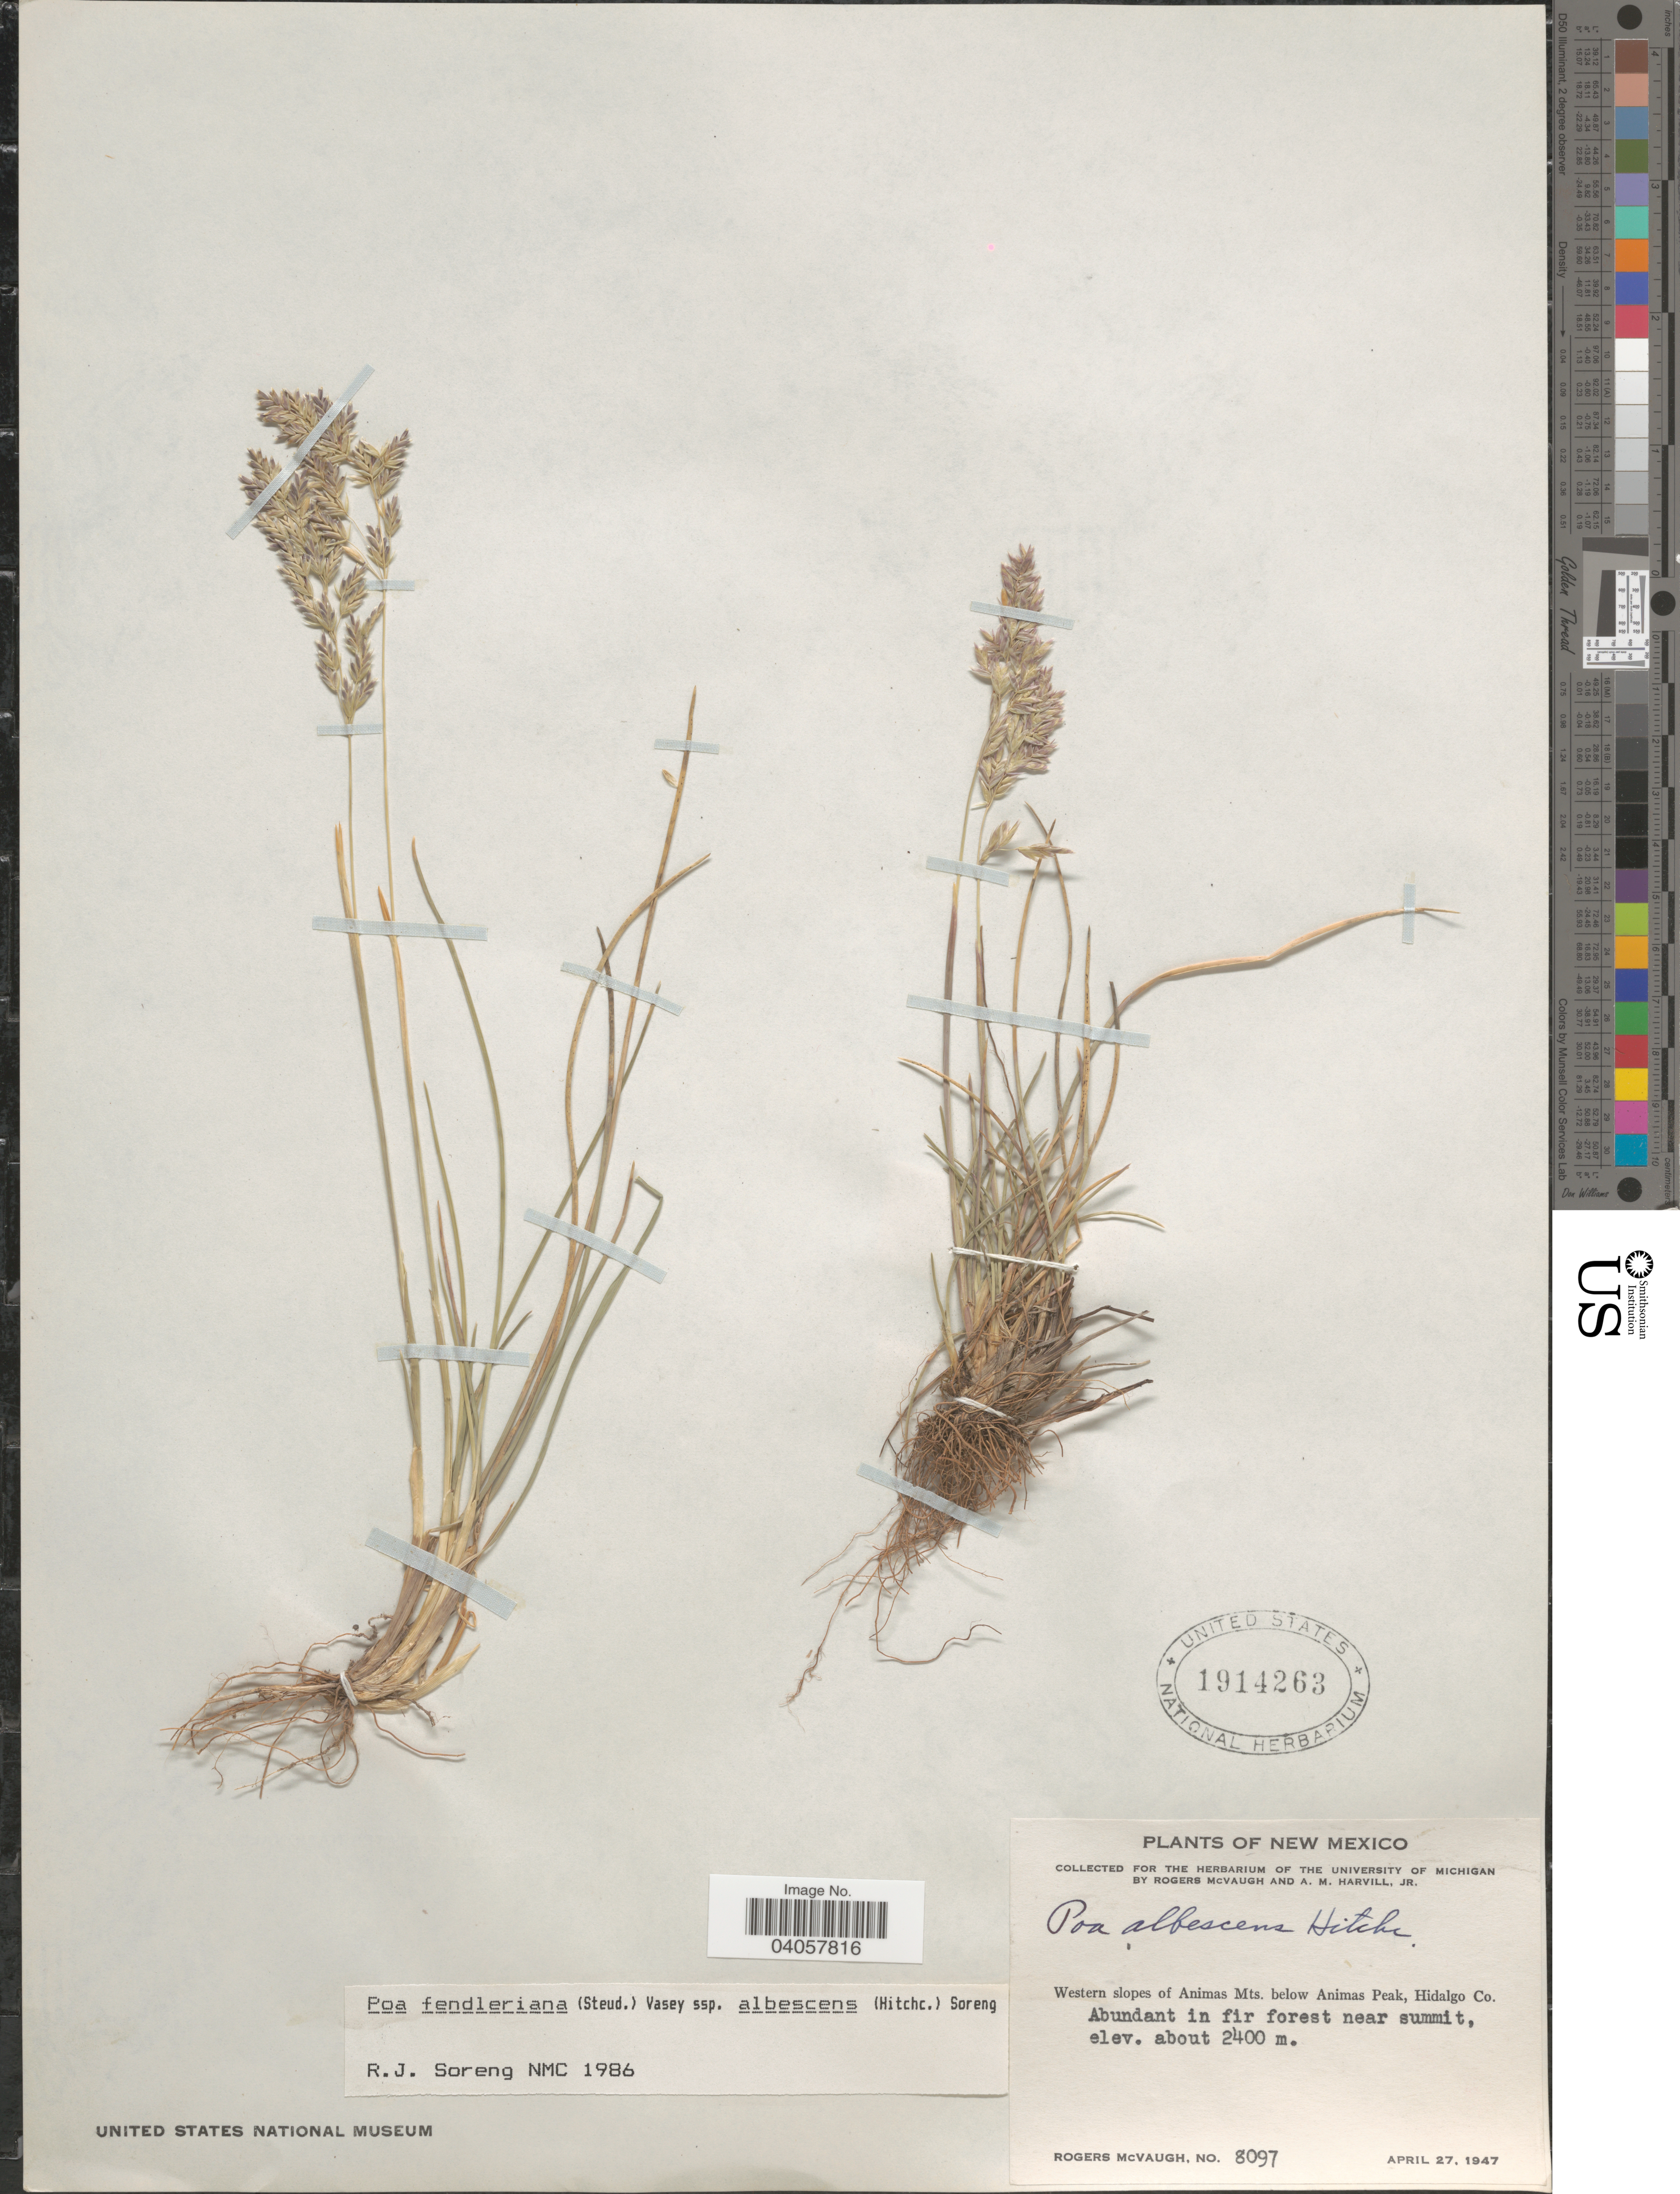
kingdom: Plantae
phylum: Tracheophyta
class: Liliopsida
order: Poales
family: Poaceae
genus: Poa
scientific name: Poa fendleriana subsp. albescens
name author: (Hitchc.) Soreng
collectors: R. McVaugh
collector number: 8097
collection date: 1947-04-27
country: United States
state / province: New Mexico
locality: Western slopes of Animas Mts. below Animas Peak, Hidalgo Co. In fir forest near summit.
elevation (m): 2400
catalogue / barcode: US 1914263